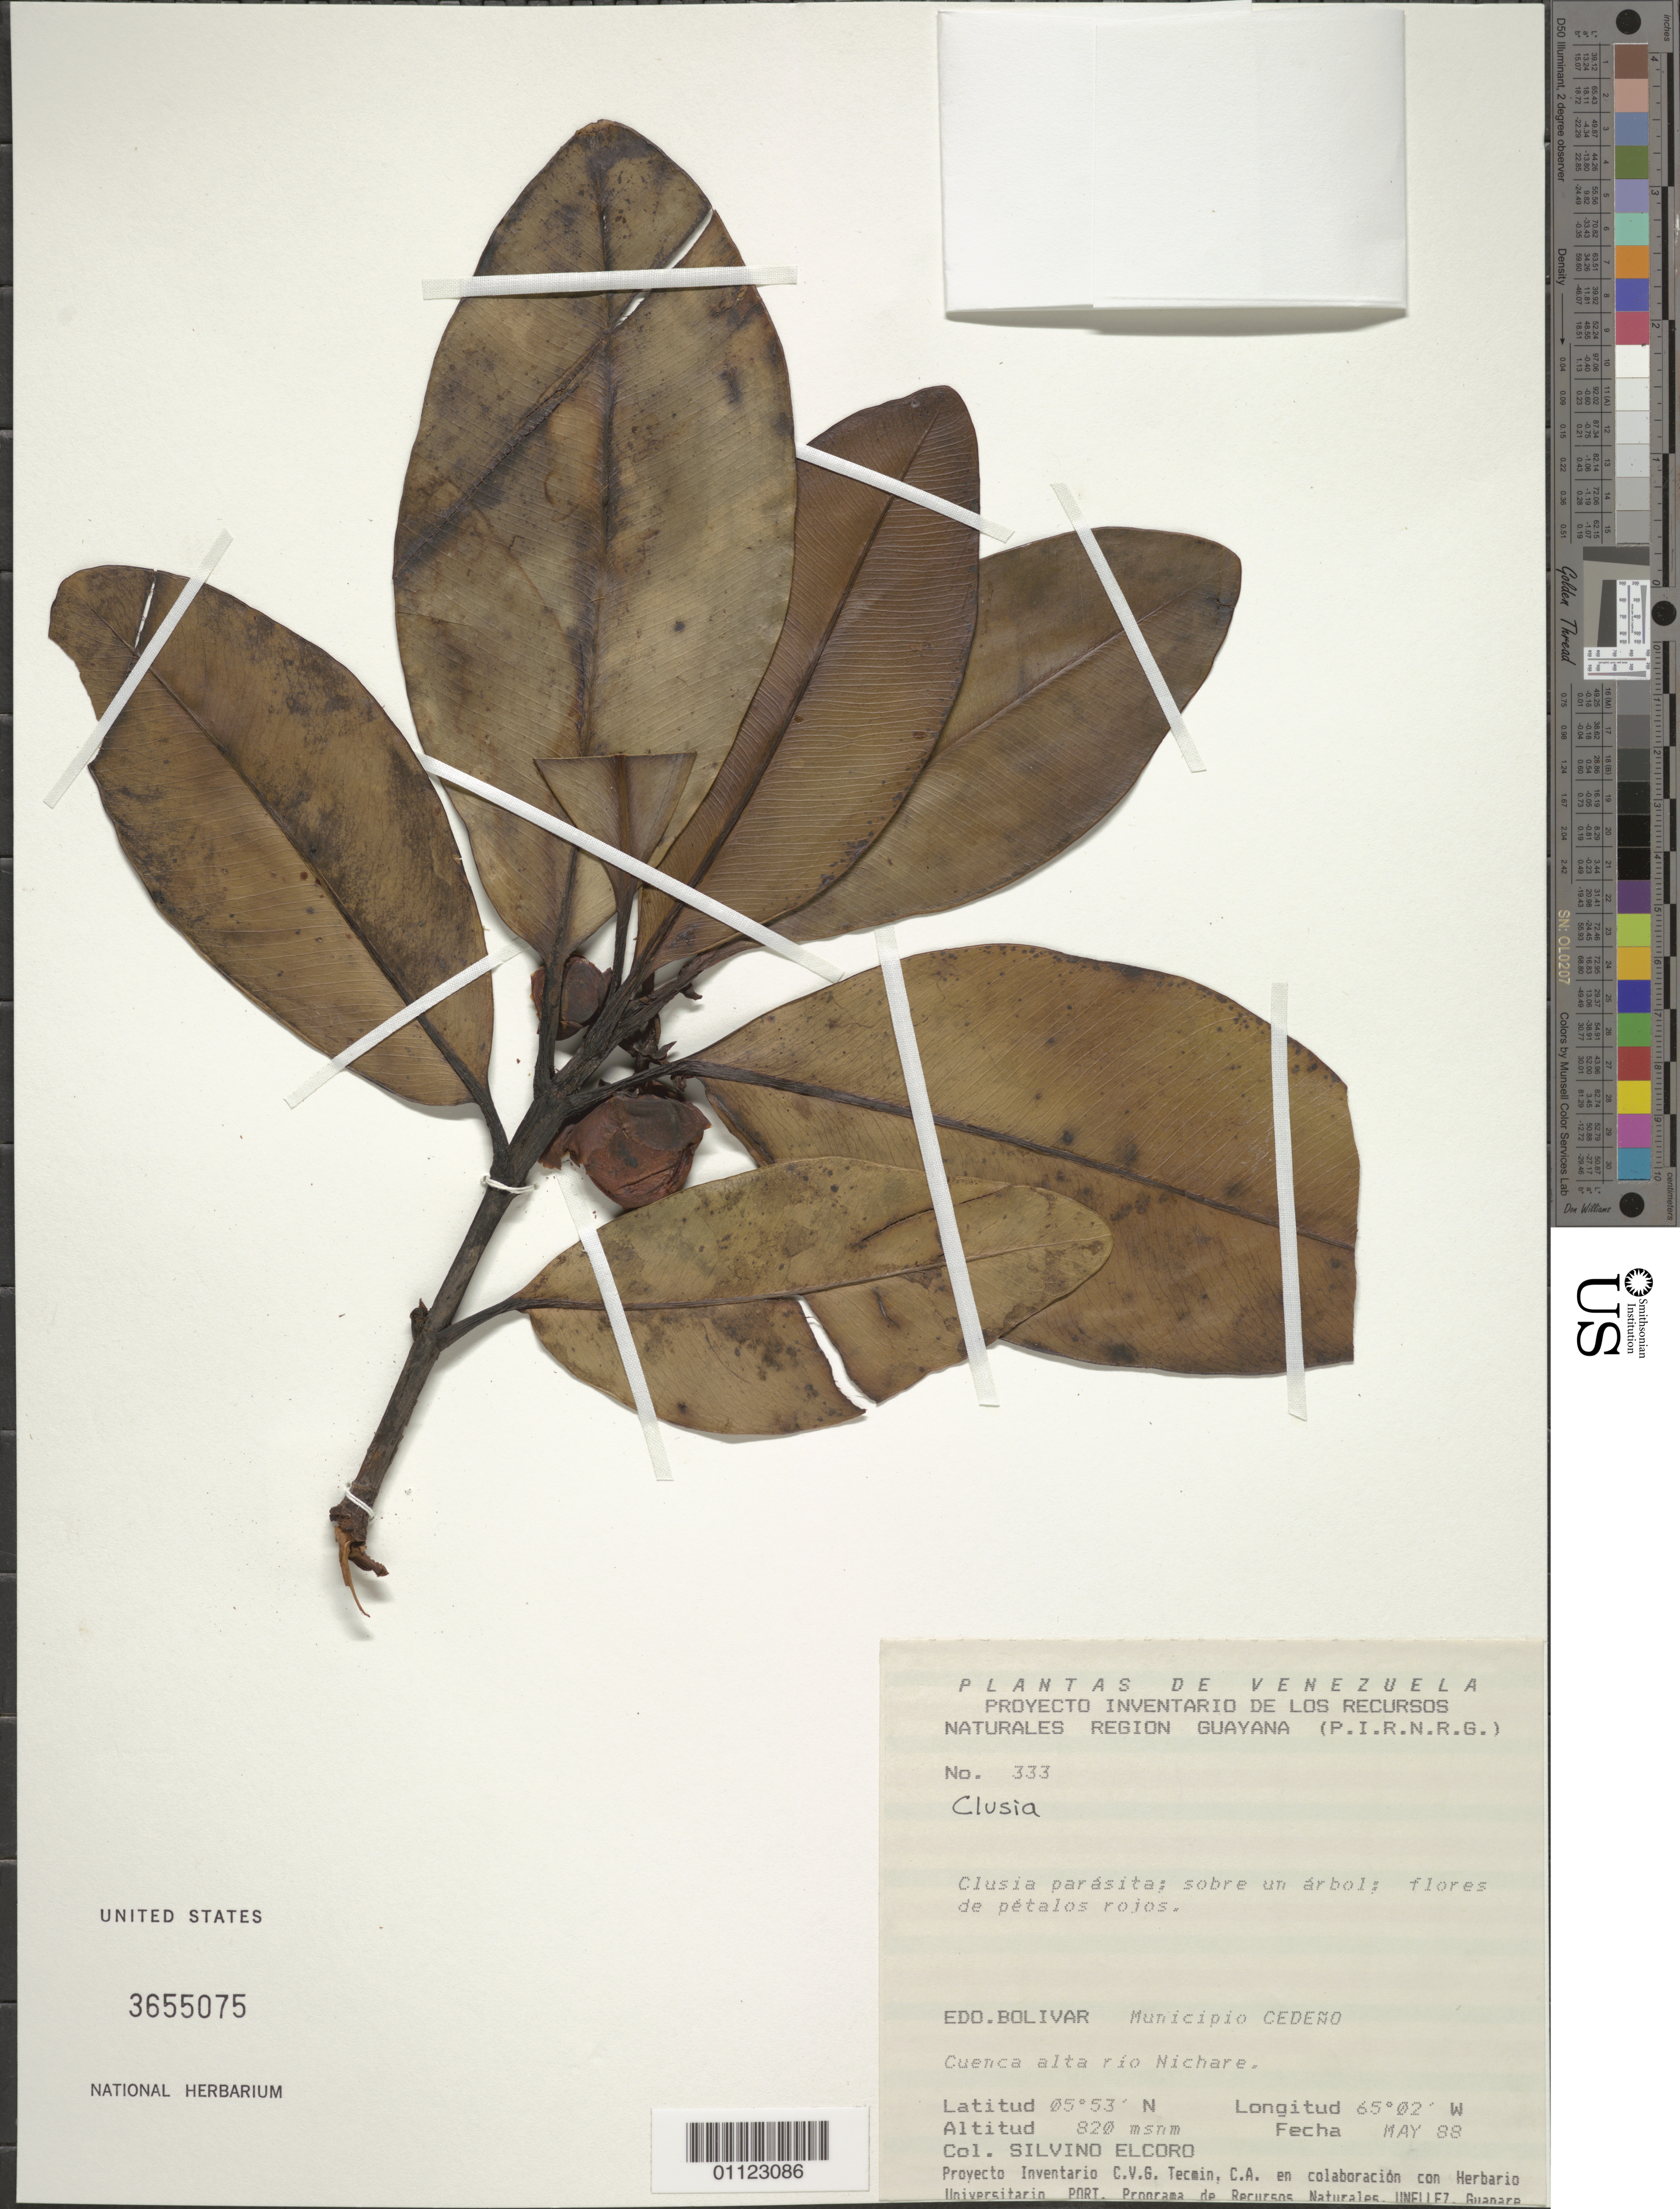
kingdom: Plantae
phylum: Tracheophyta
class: Magnoliopsida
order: Malpighiales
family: Clusiaceae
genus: Clusia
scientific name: Clusia sp.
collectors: S. Elcoro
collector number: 333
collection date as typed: Transcribed d/m/y: /5/88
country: Venezuela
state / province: Bolivar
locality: Municipio Cedeño, Cuenca alta río Nichare.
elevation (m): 820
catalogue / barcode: US 3655075